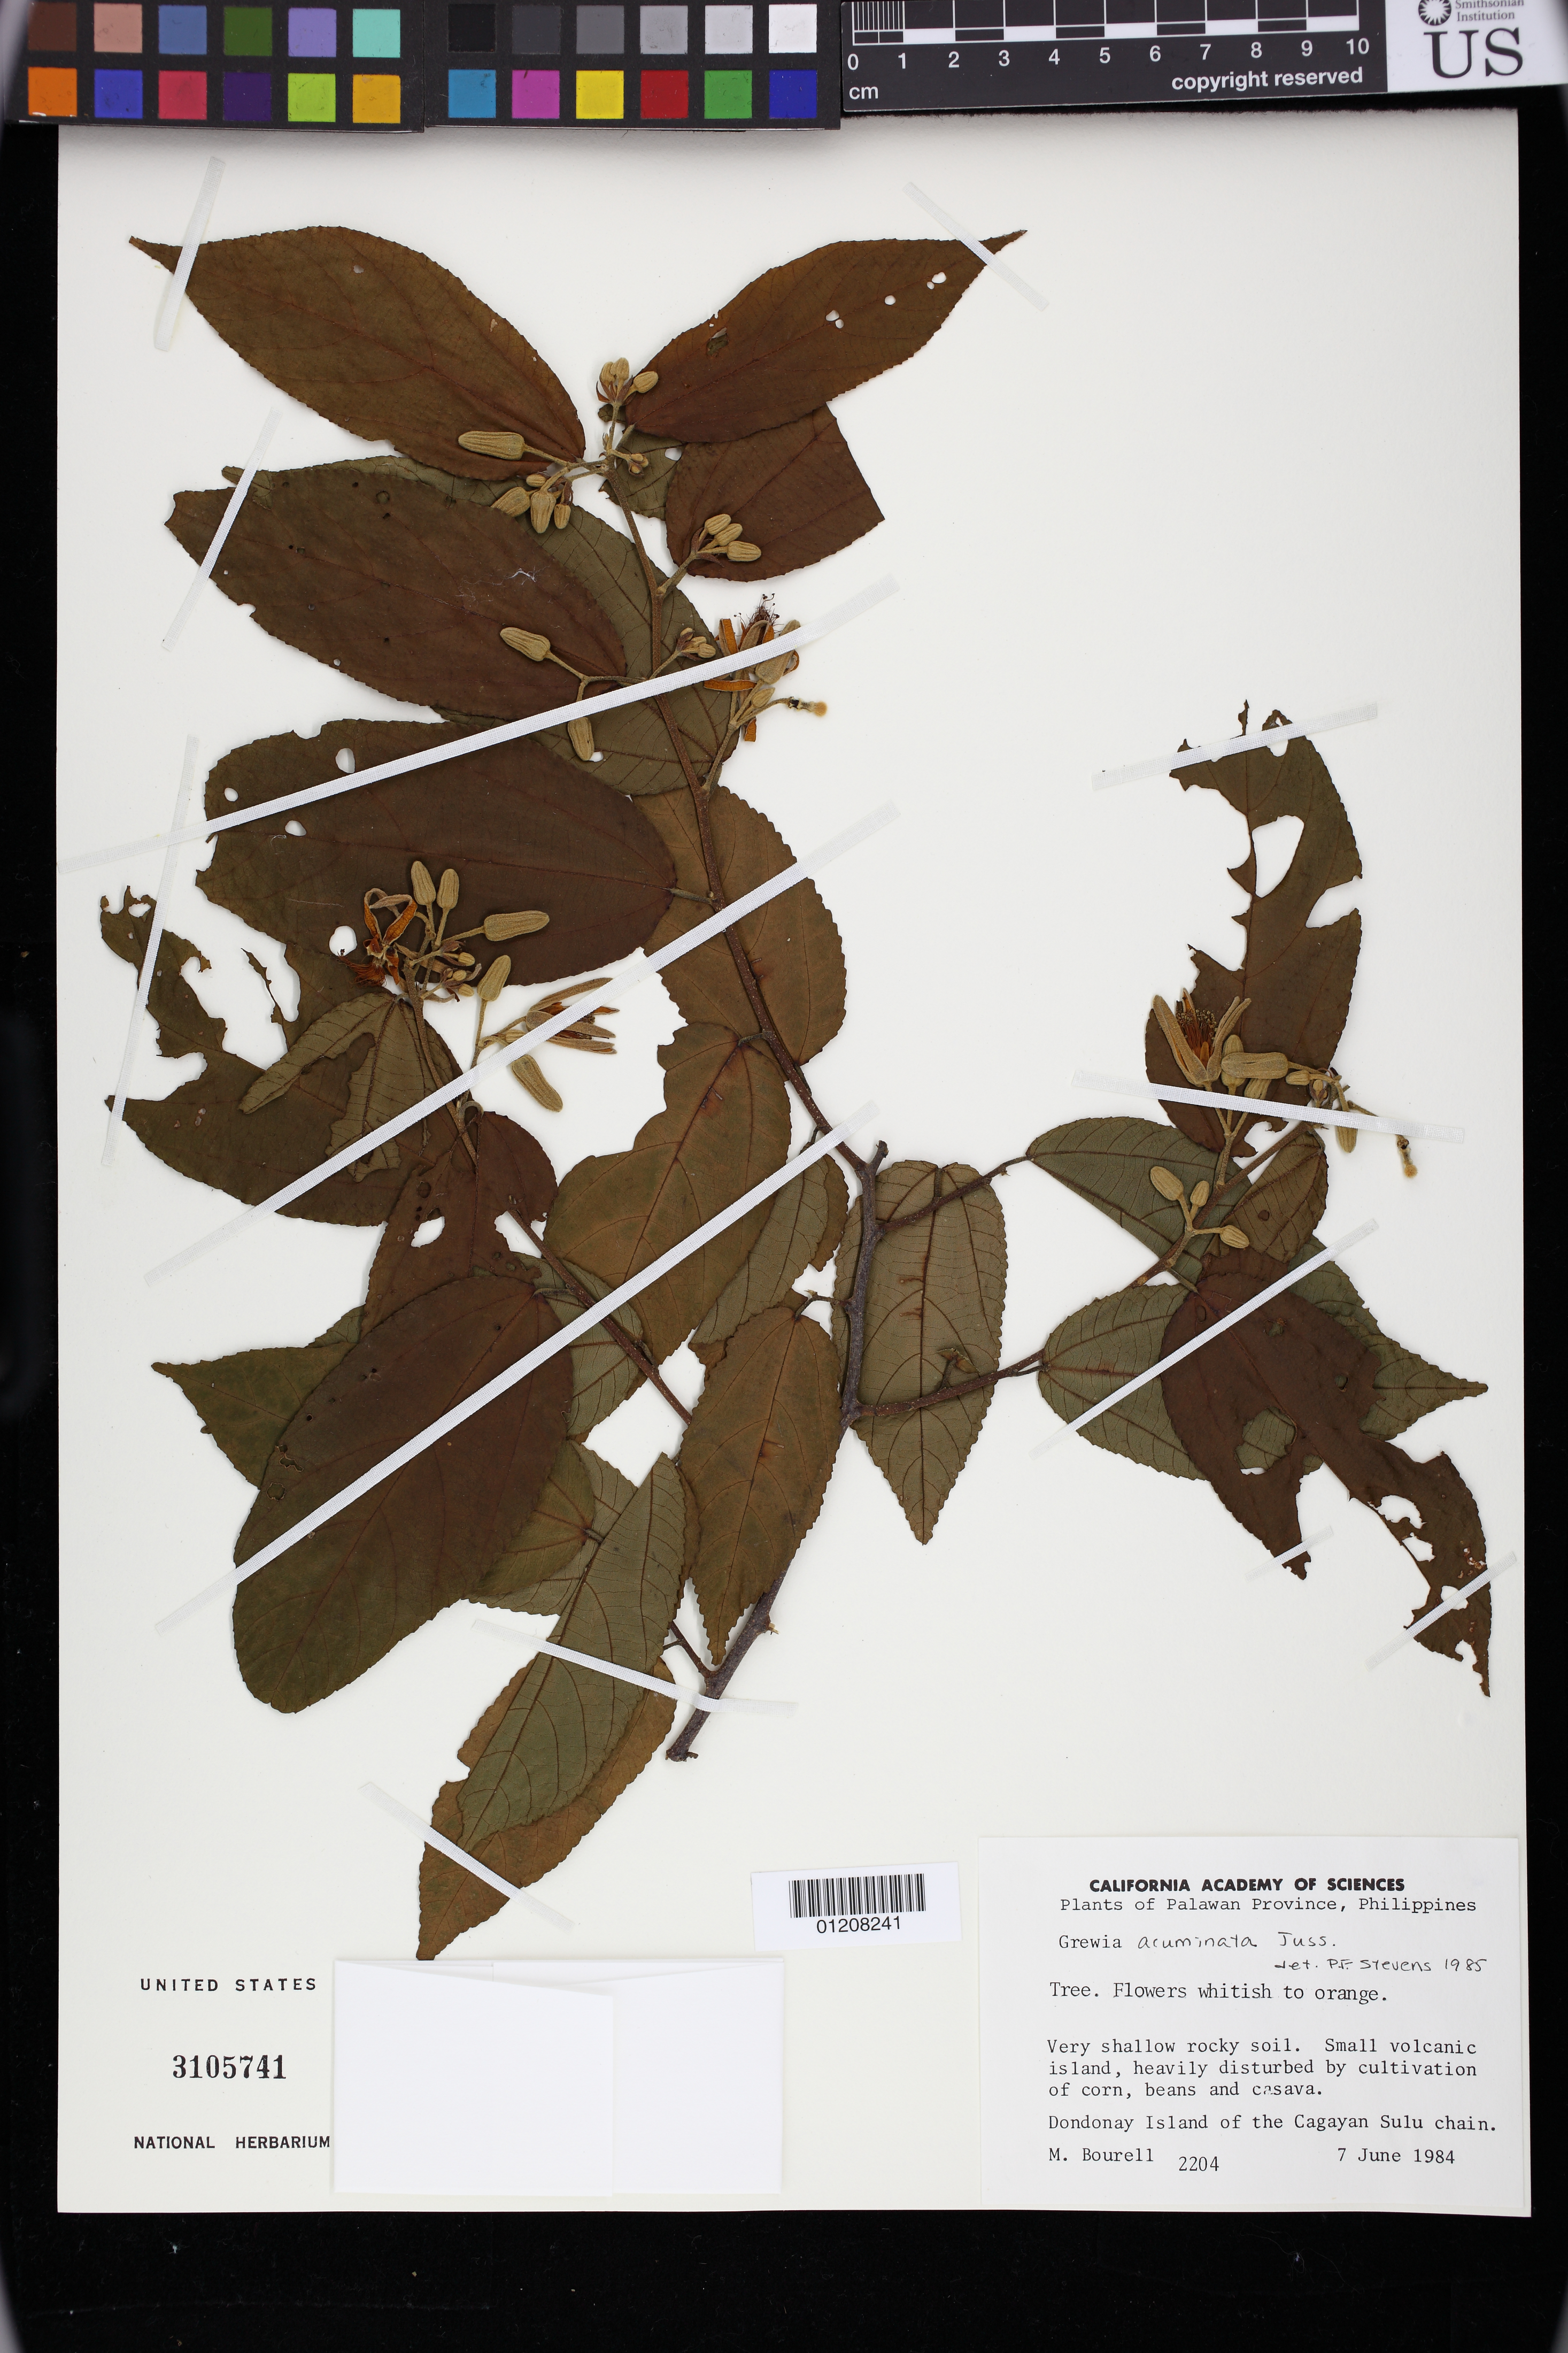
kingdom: Plantae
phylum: Tracheophyta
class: Magnoliopsida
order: Malvales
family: Malvaceae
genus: Grewia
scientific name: Grewia acuminata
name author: Juss.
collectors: M. Bourell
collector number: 2204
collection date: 1984-06-07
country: Philippines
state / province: Mimaropa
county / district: Palawan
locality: Dondonay Island of the Cagayan Sulu chain.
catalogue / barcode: US 3105741